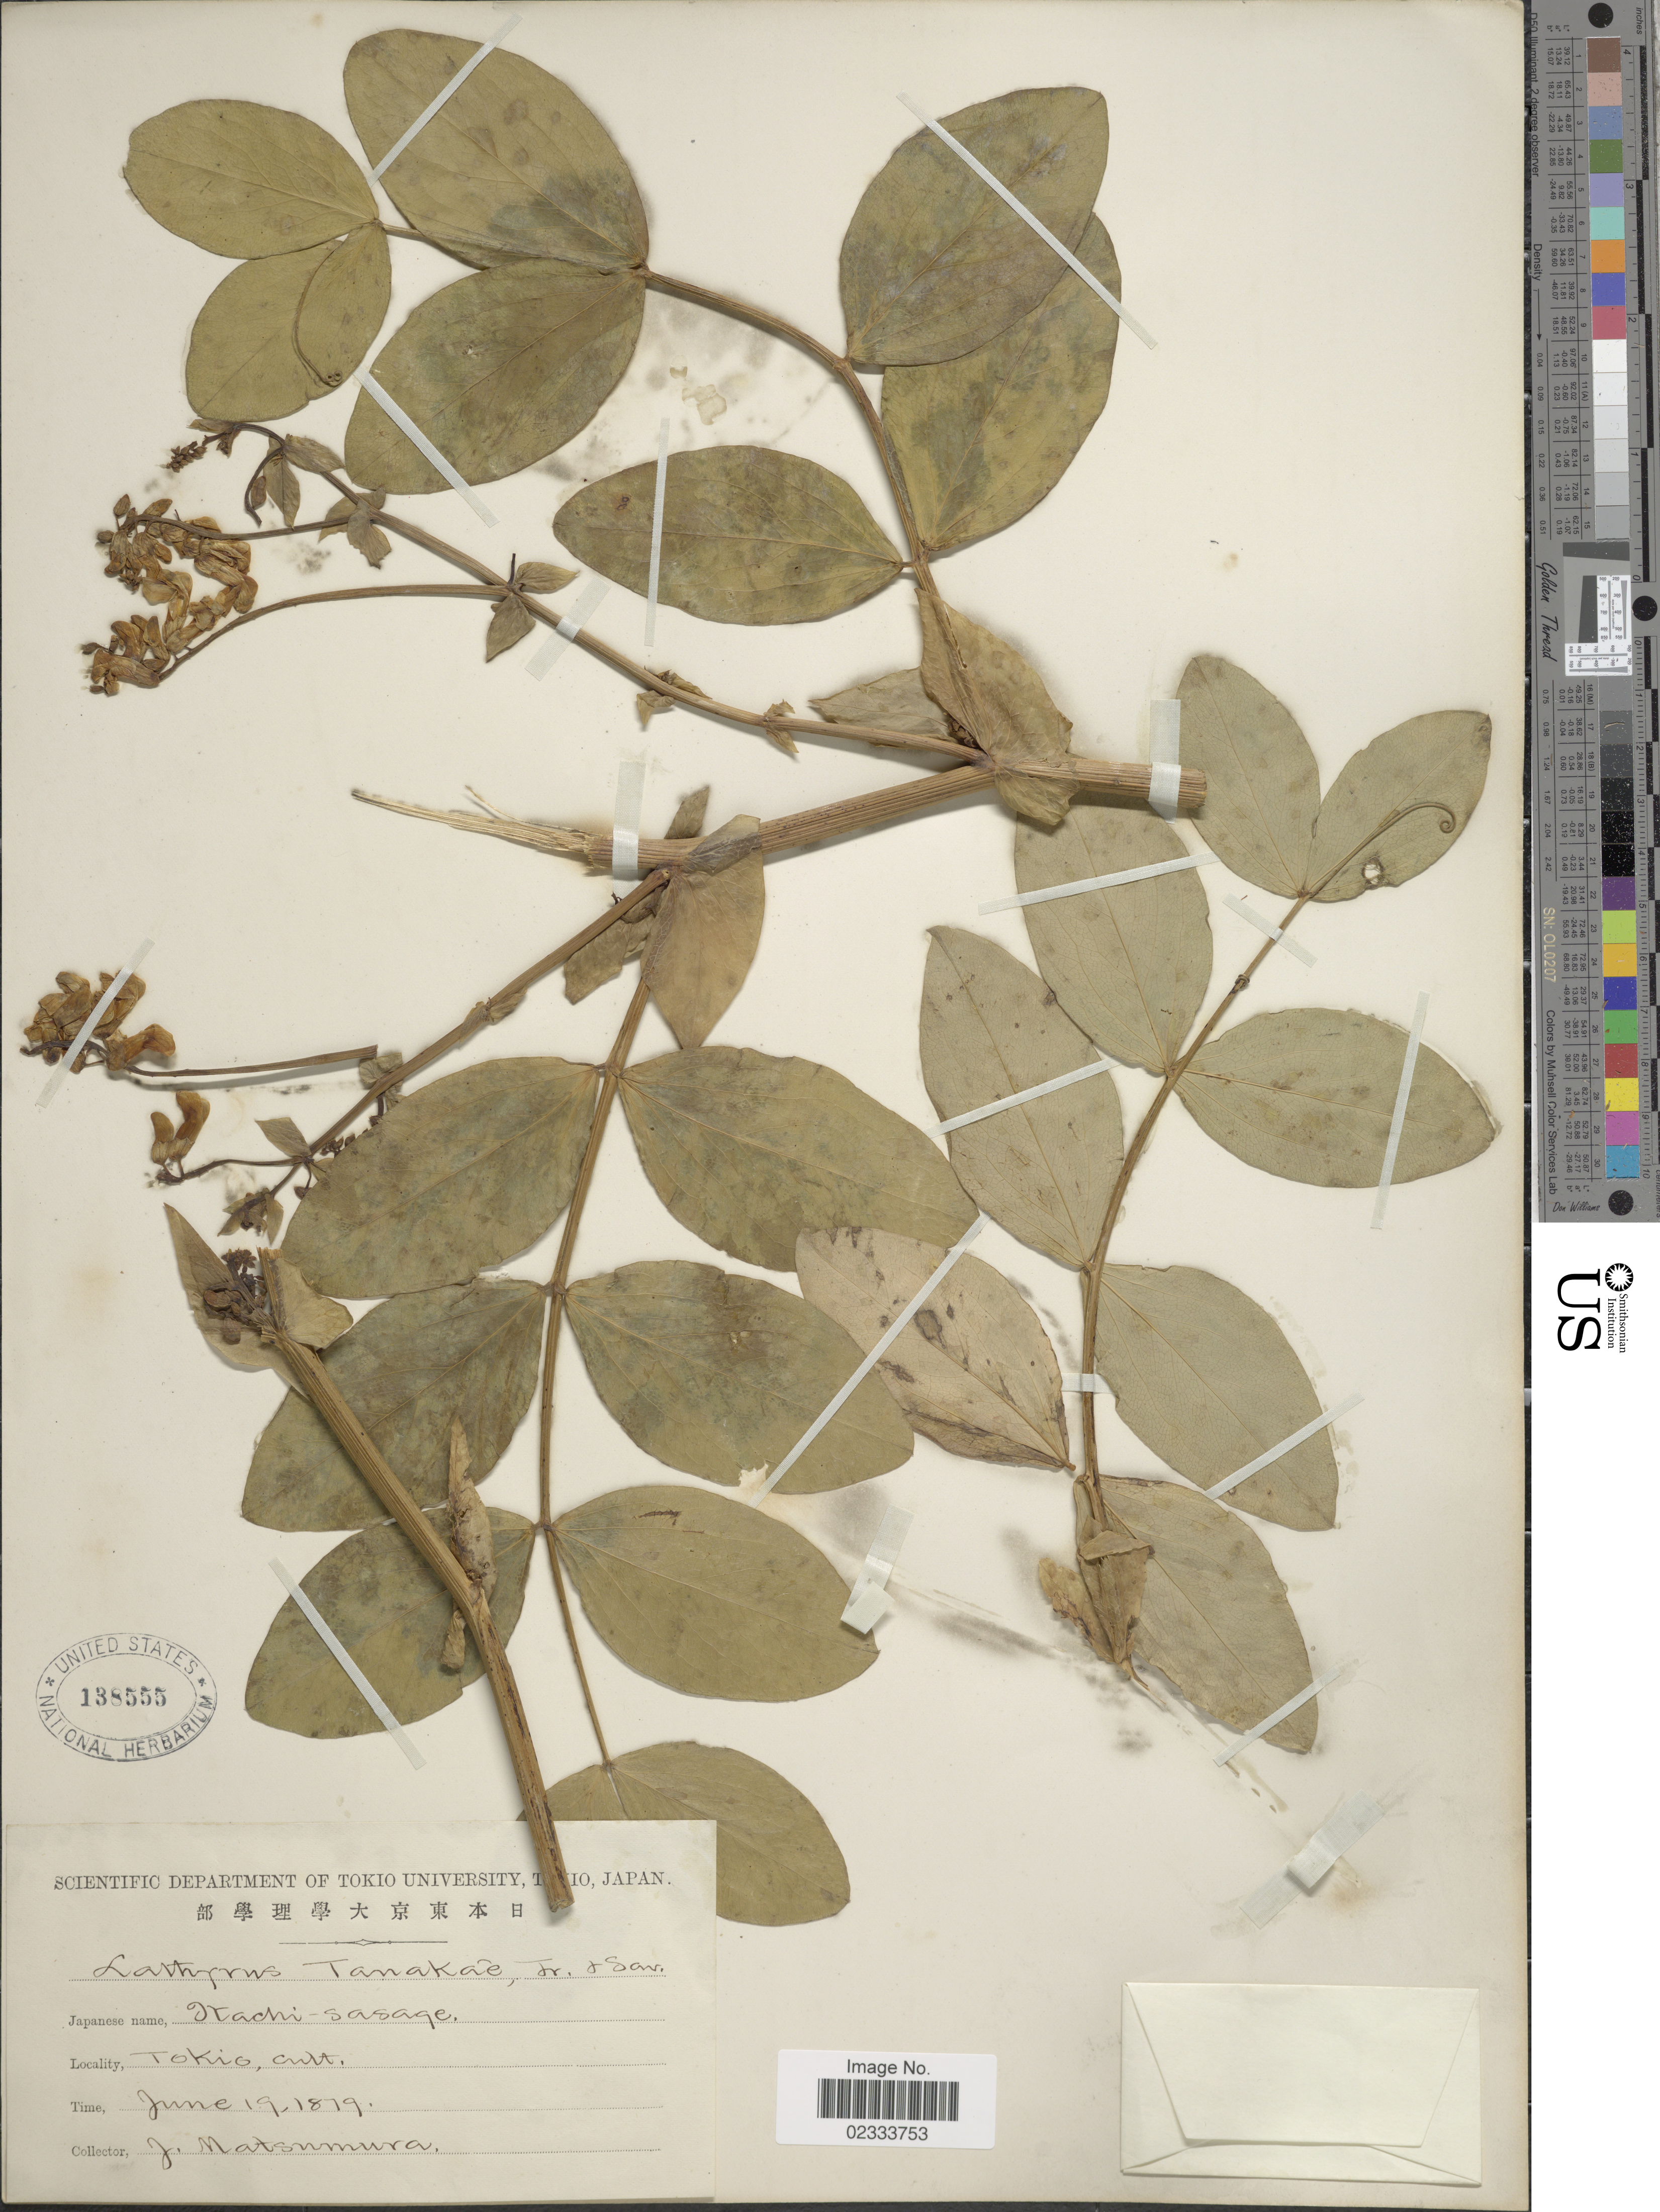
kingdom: Plantae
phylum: Tracheophyta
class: Magnoliopsida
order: Fabales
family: Fabaceae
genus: Lathyrus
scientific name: Lathyrus tanakae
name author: Franch. & Sav.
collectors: J. Matsumura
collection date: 1879-06-19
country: Japan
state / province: Tokyo, Federal City of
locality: Tokio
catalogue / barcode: US 138555